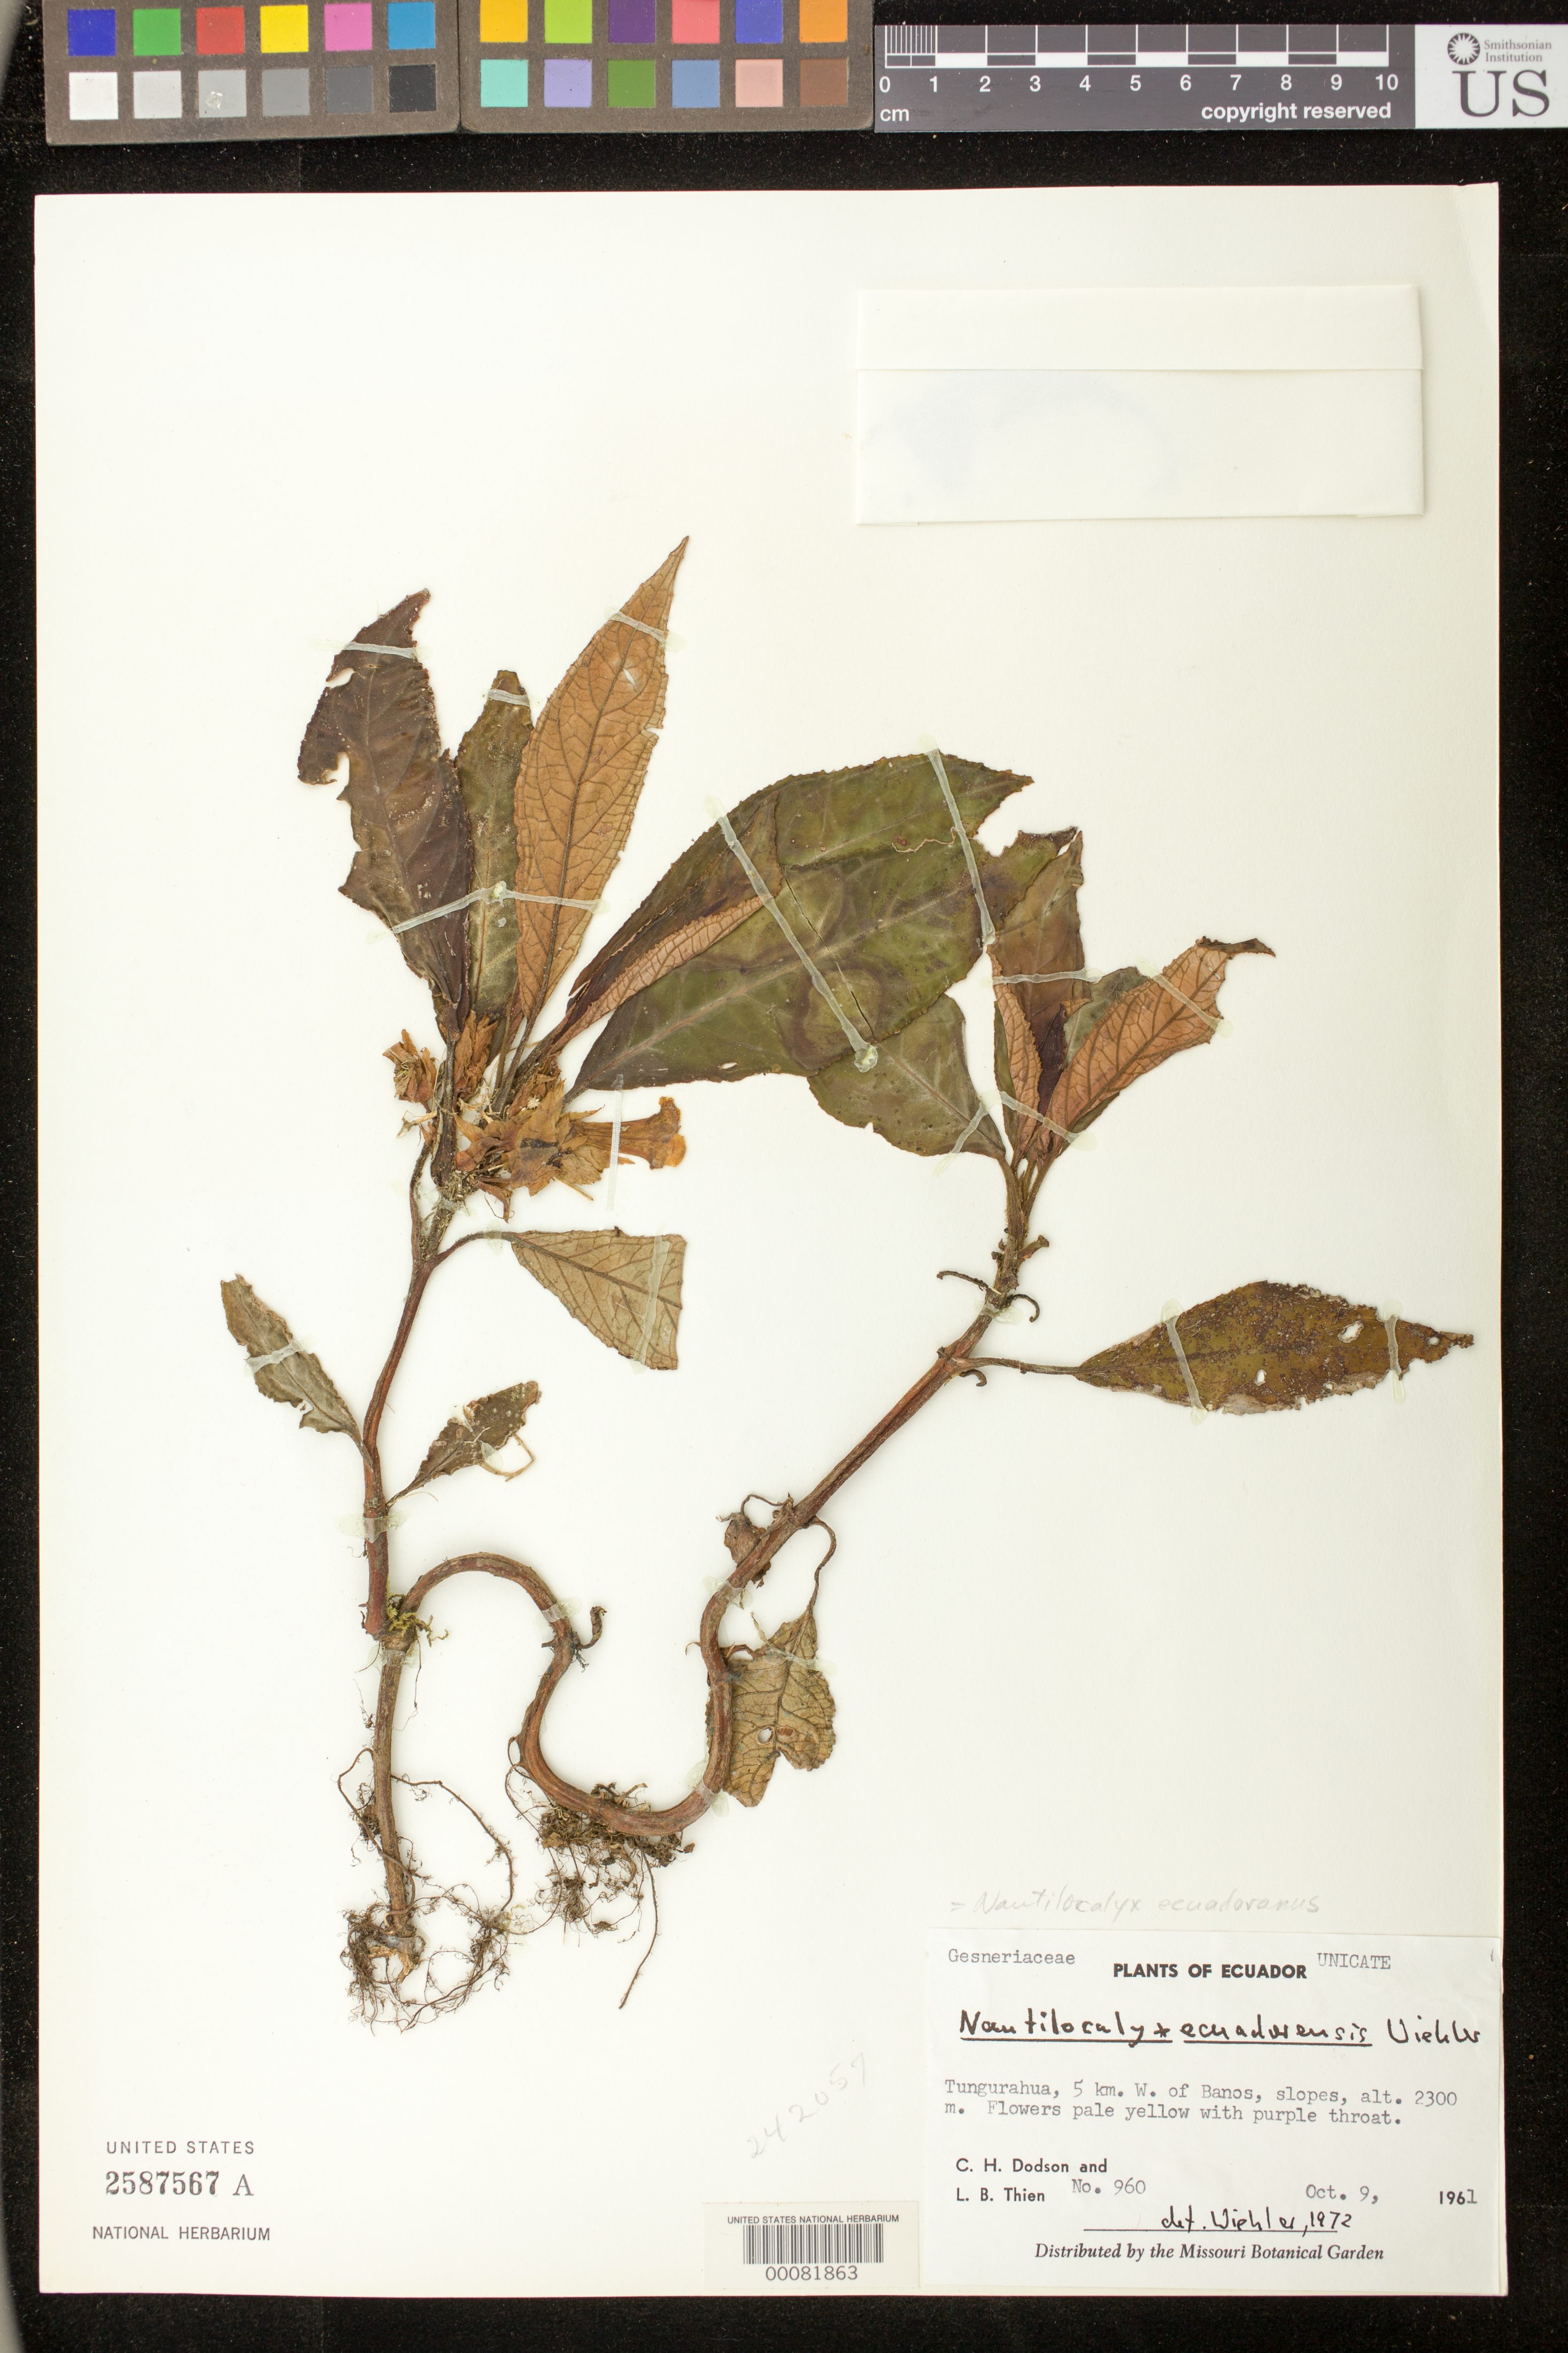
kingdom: Plantae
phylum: Tracheophyta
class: Magnoliopsida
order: Lamiales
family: Gesneriaceae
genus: Nautilocalyx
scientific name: Nautilocalyx ecuadoranus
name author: Wiehler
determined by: Skog, Laurence E.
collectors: C. H. Dodson & L. Thien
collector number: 960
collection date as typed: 09 Oct 1961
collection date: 1961-10-09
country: Ecuador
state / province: Tungurahua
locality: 5 km W of Banos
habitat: Slopes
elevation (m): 2300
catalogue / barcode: US 2587567A